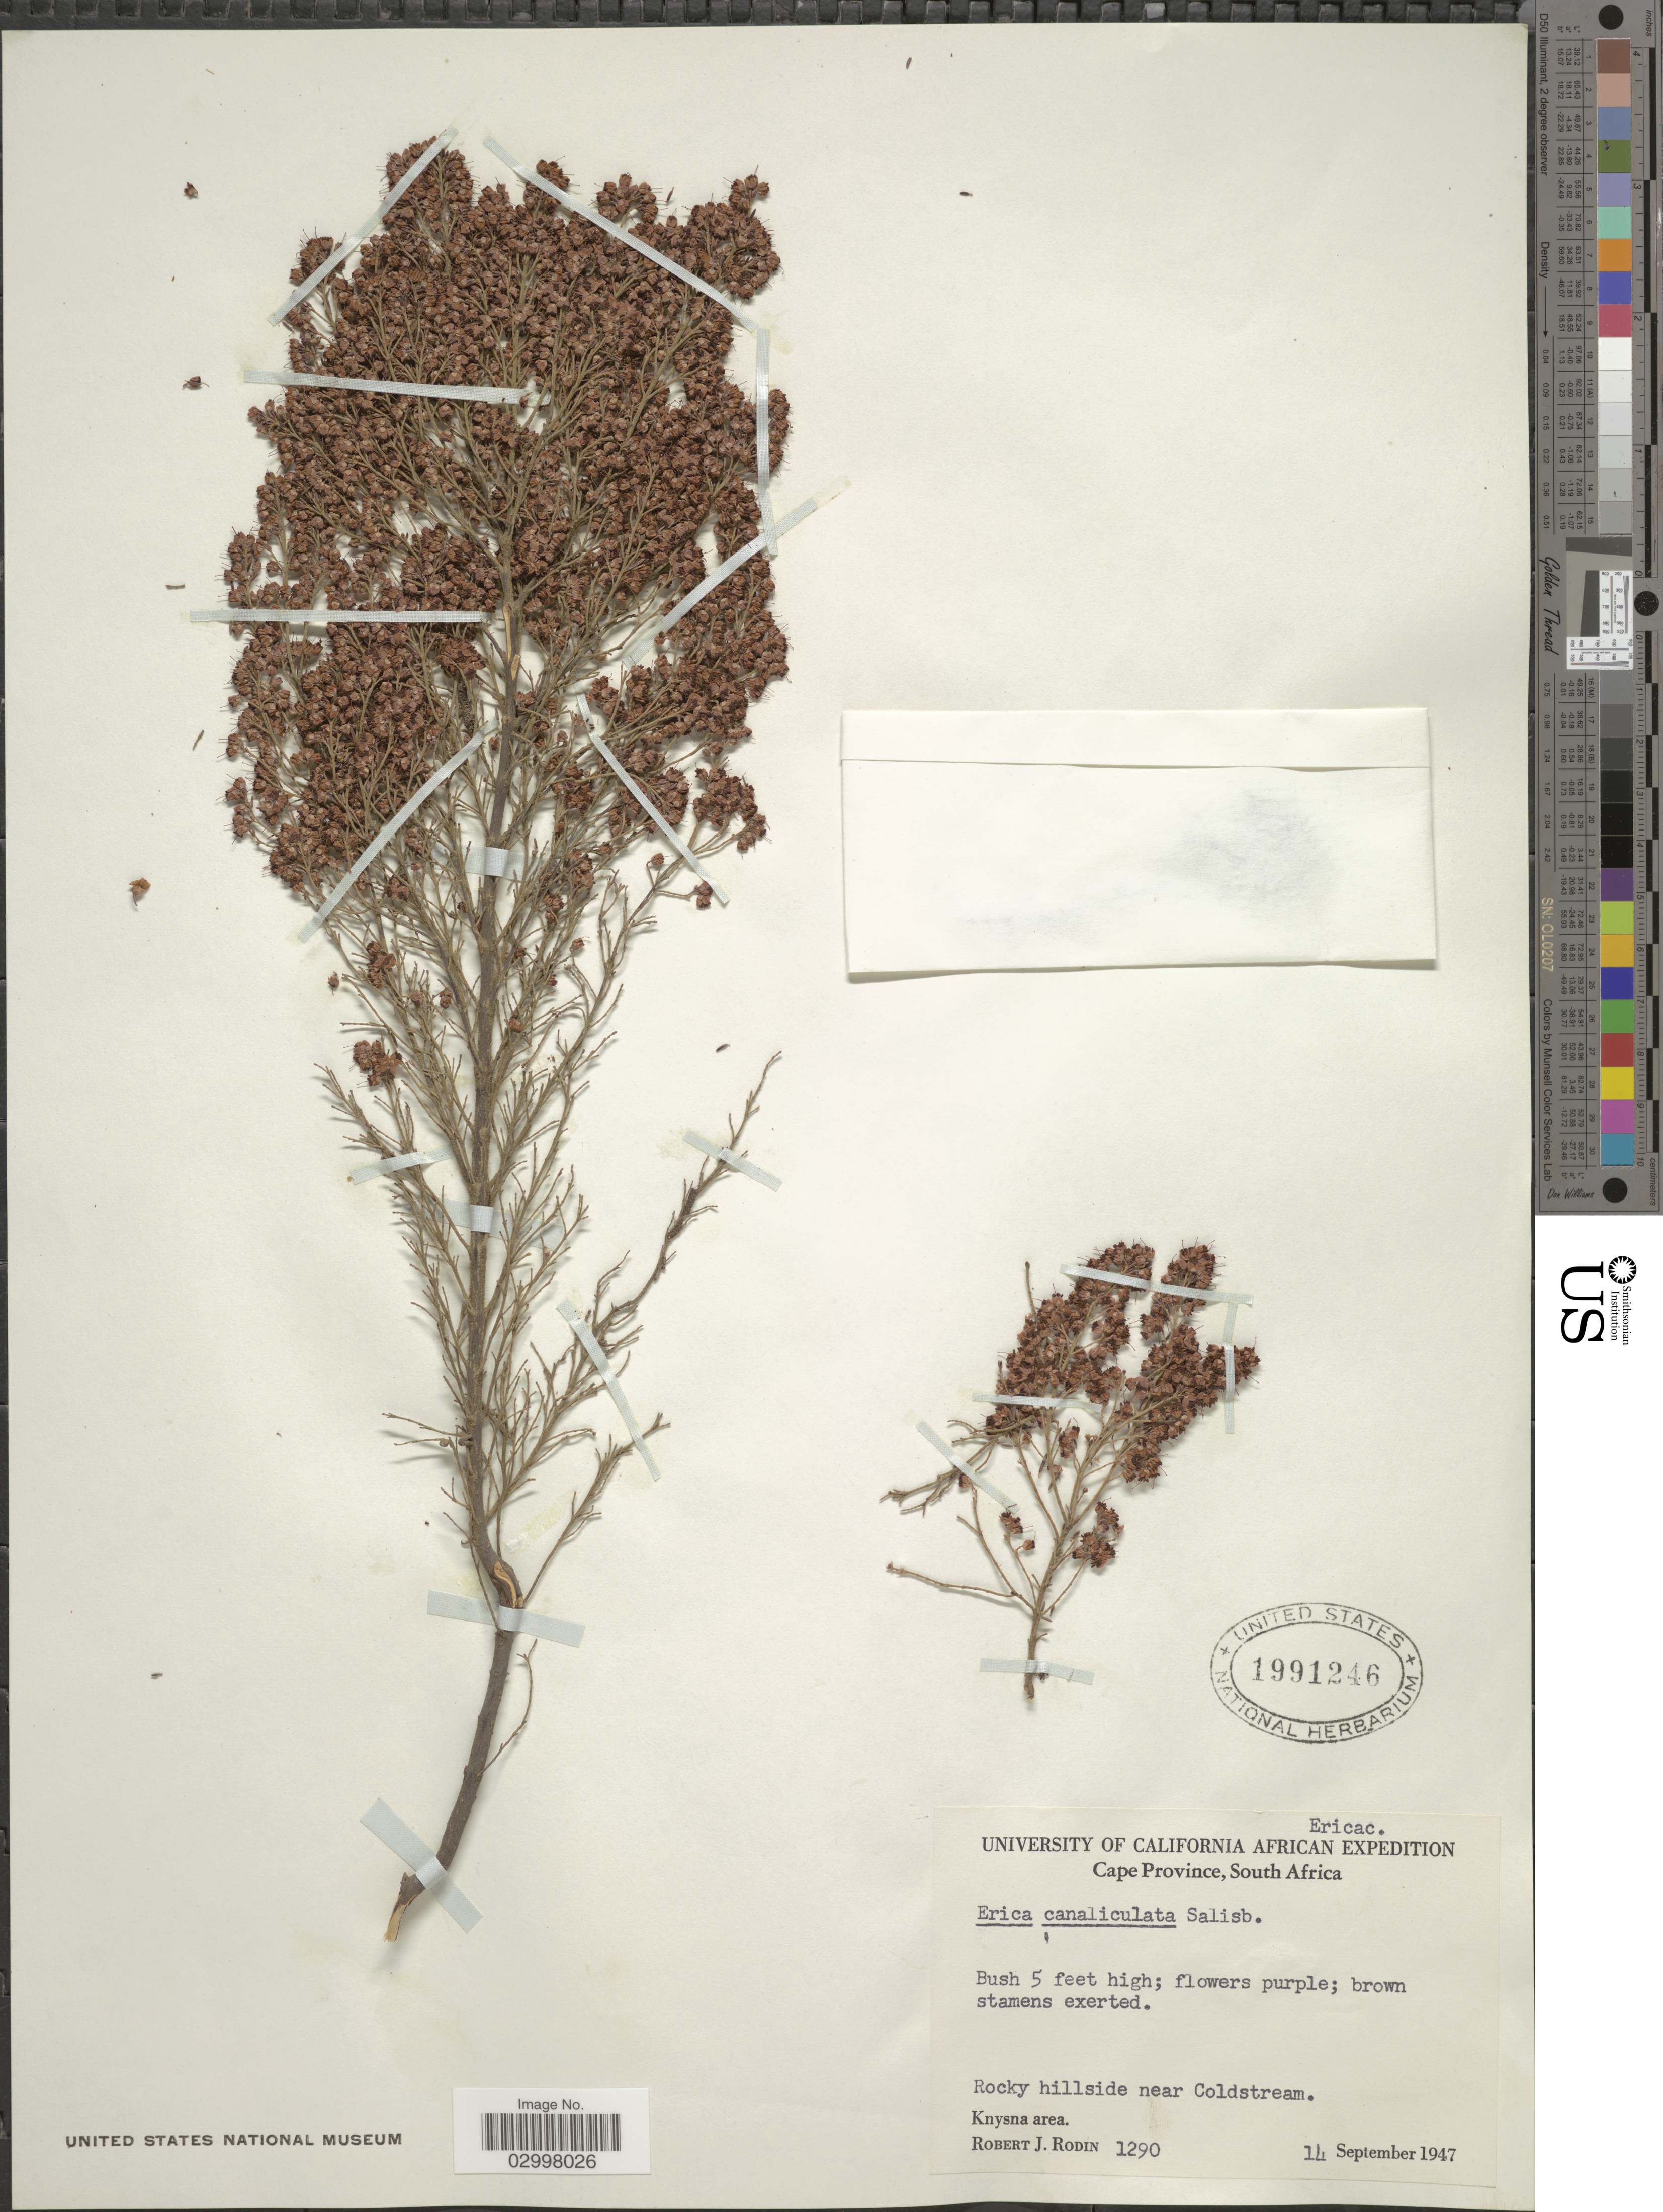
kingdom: Plantae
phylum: Tracheophyta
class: Magnoliopsida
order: Ericales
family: Ericaceae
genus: Erica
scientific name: Erica canaliculata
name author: Andrews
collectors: R. Rodin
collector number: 1290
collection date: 1947-09-14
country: South Africa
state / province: Western Cape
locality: Rocky hillside near Coldstream. Knysna area.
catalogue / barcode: US 1991246